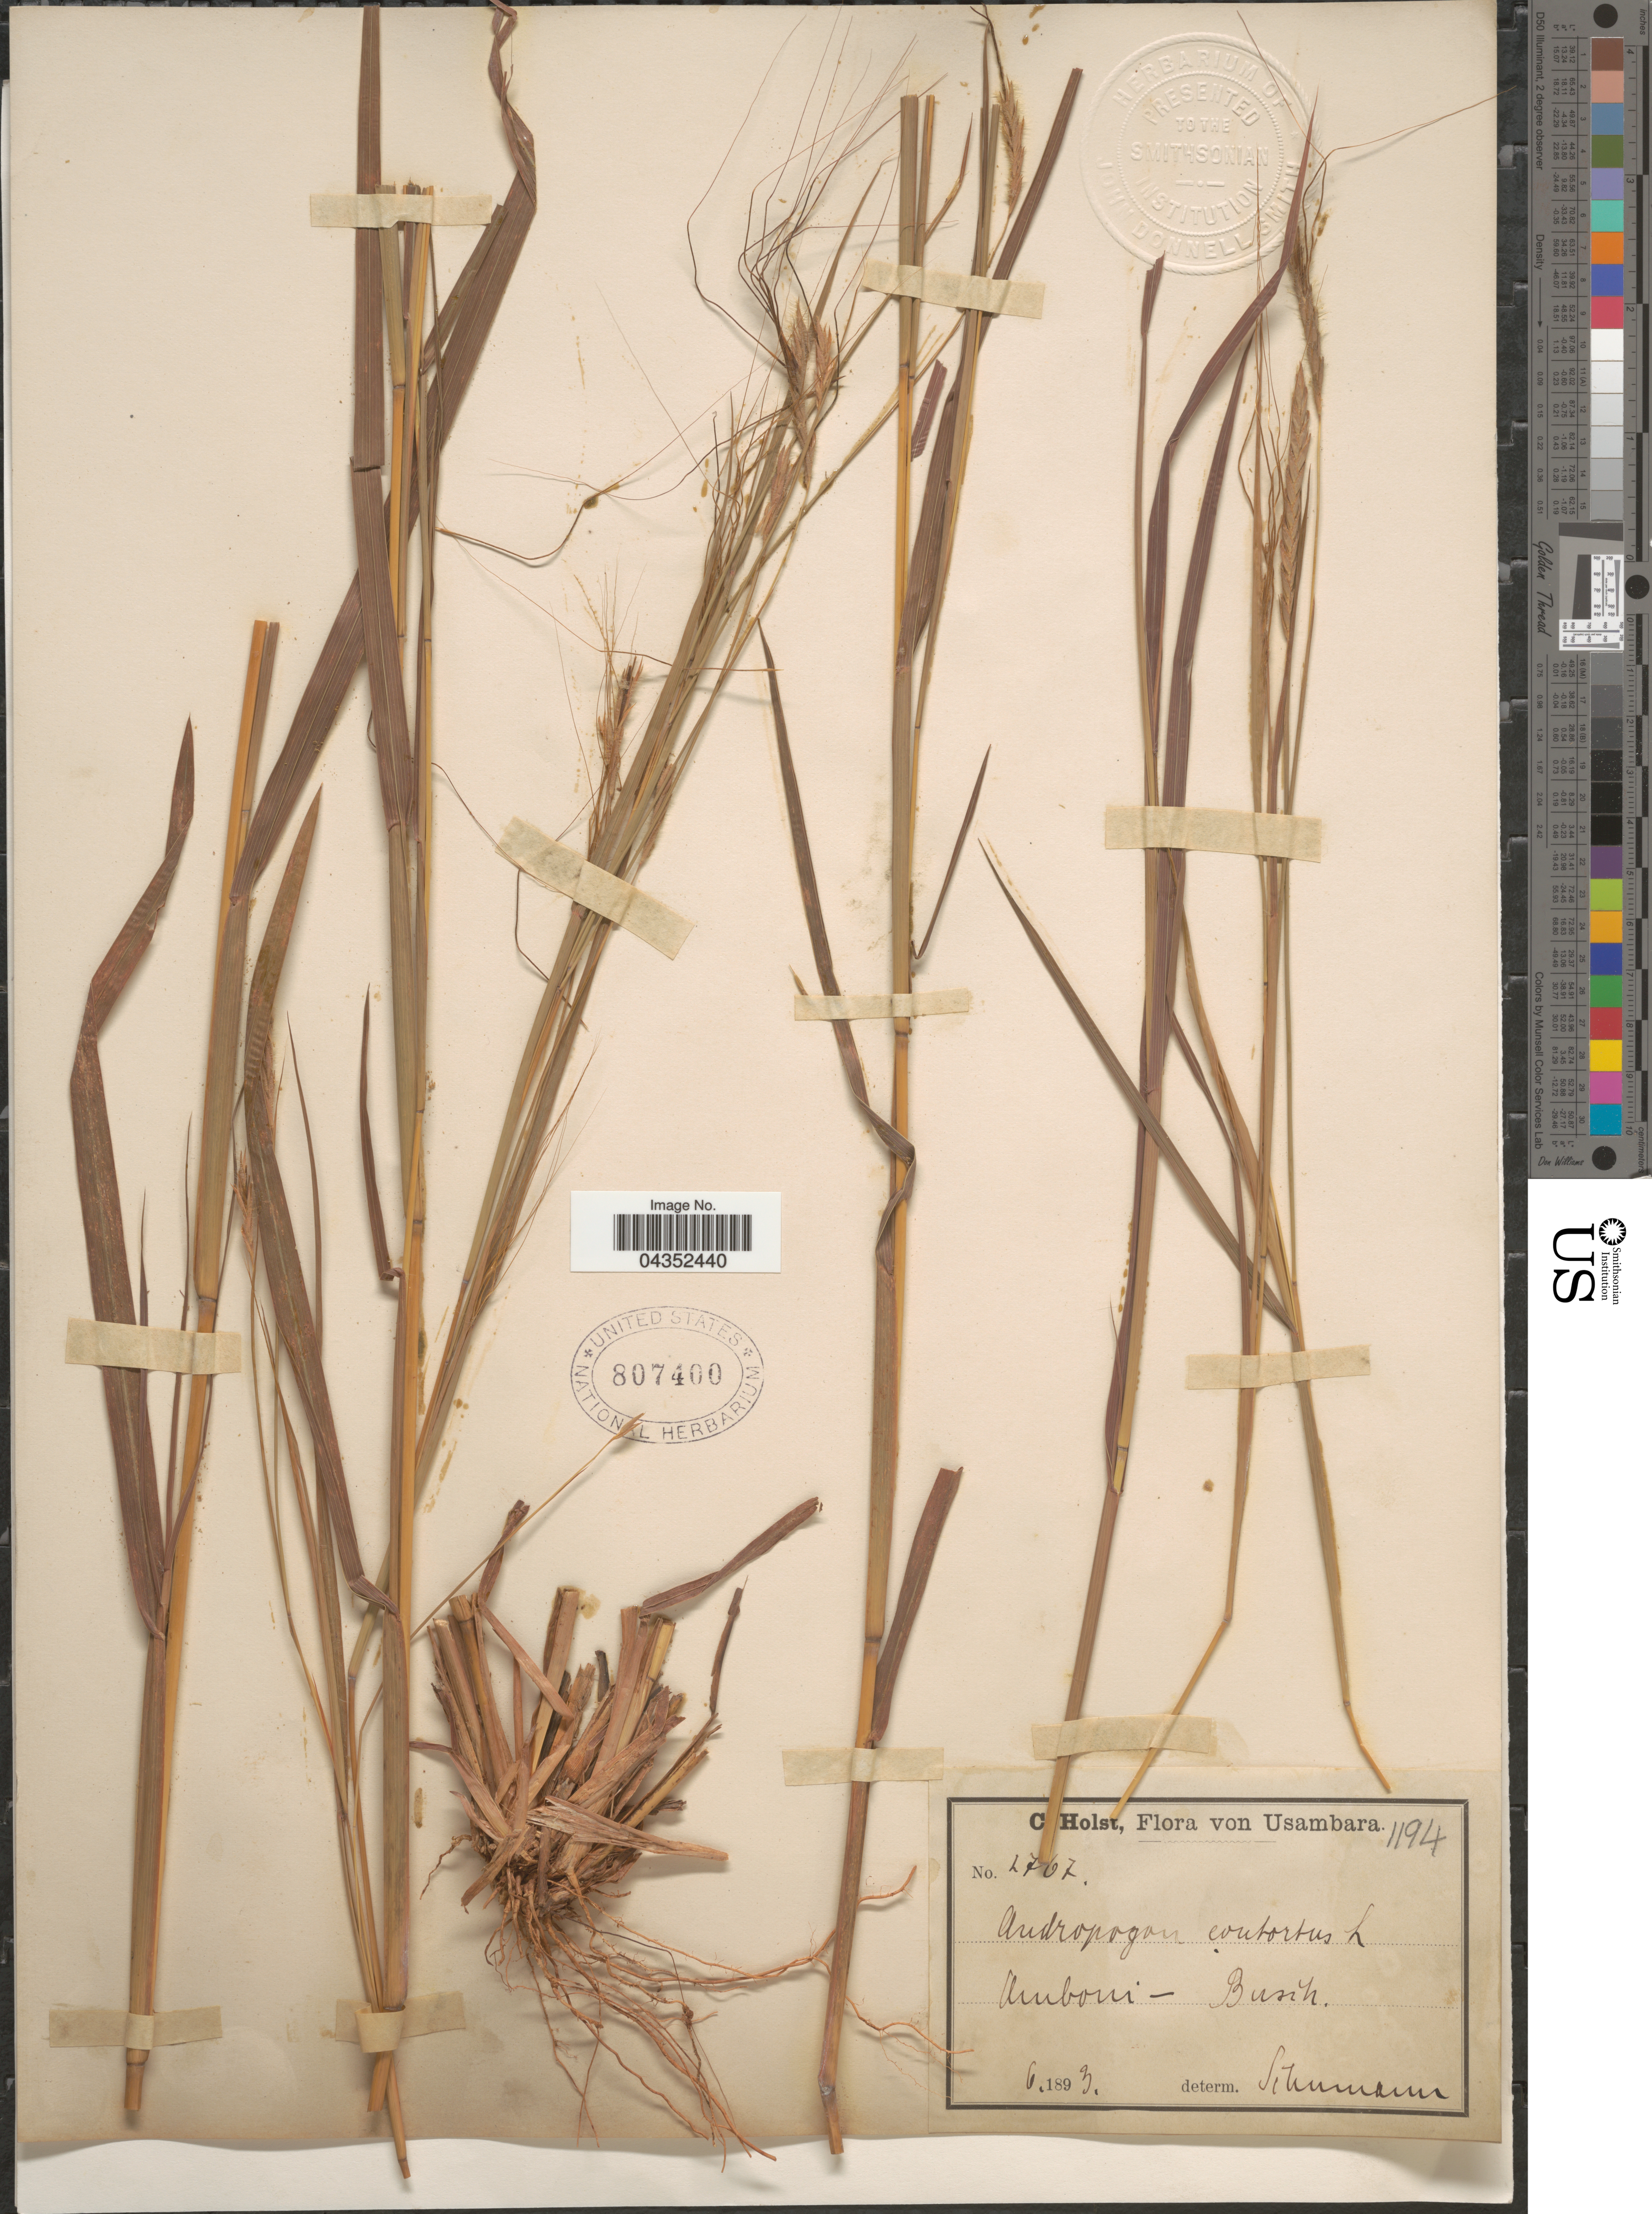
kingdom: Plantae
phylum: Tracheophyta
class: Liliopsida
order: Poales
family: Poaceae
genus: Heteropogon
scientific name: Heteropogon contortus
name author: (L.) P. Beauv. ex Roem. & Schult.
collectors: C. H. Holst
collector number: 1767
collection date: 1893-06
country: Tanzania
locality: Usambara. Amboni-Busch.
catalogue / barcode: US 807400